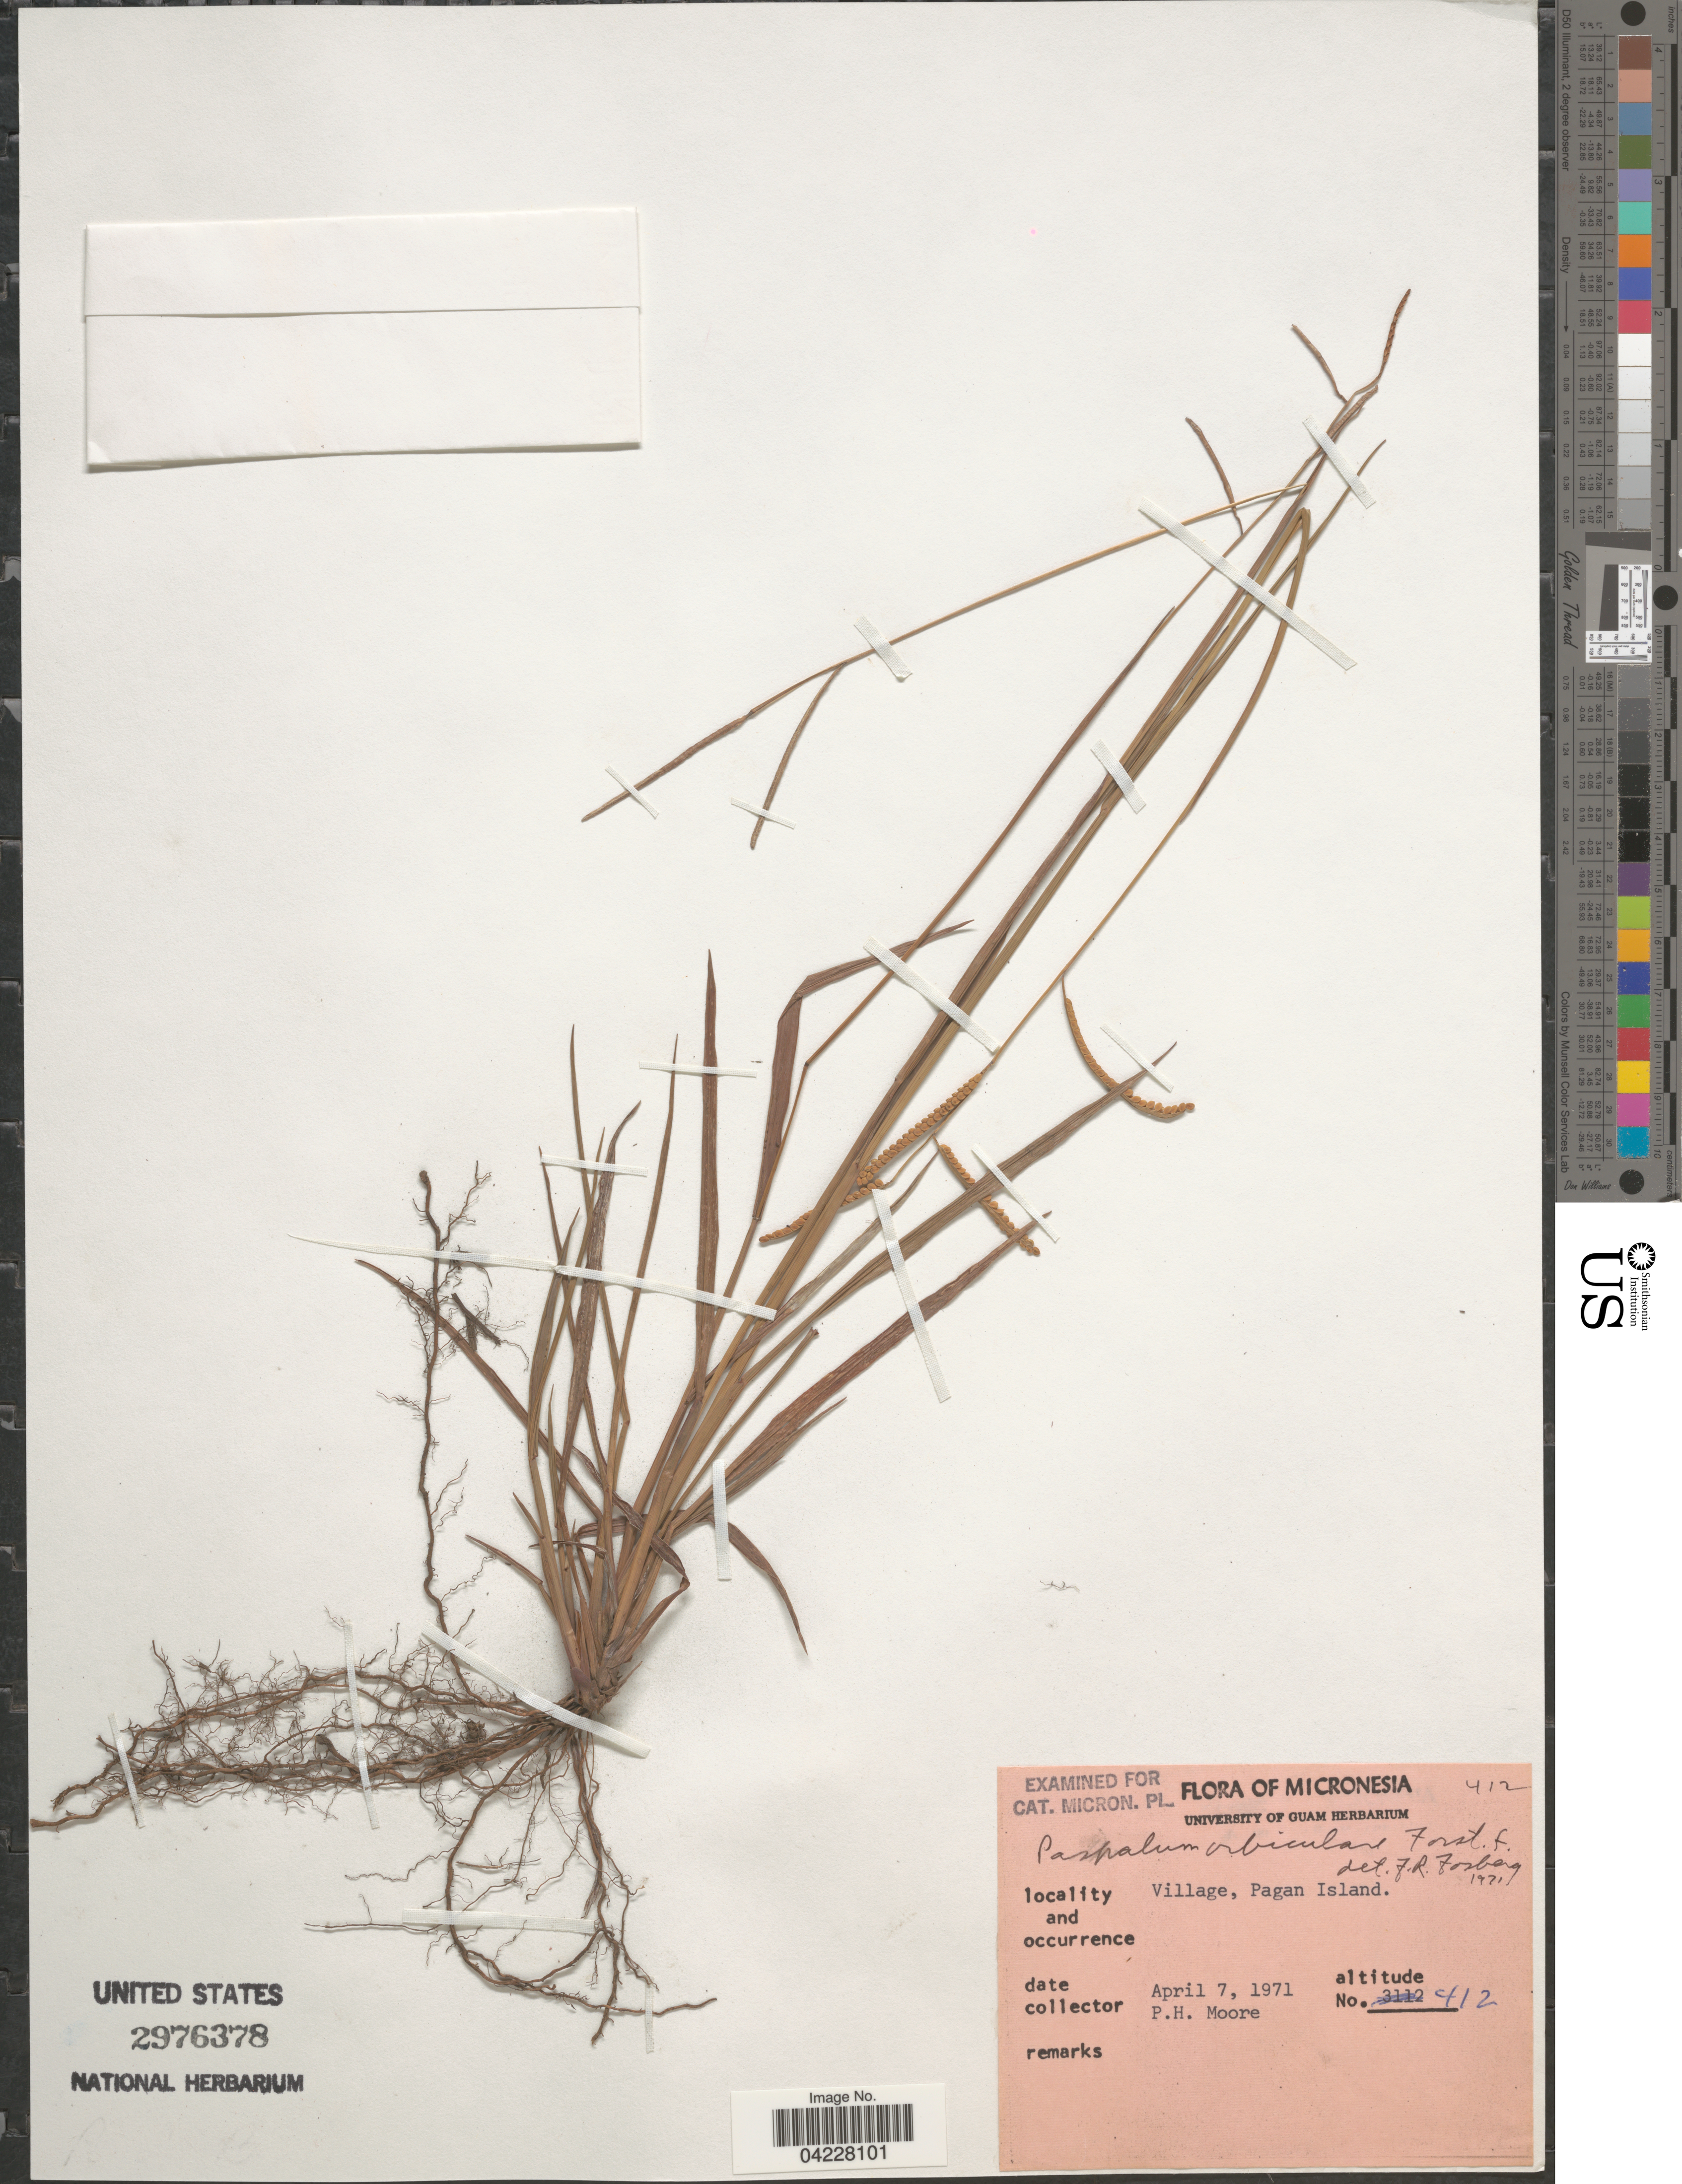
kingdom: Plantae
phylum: Tracheophyta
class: Liliopsida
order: Poales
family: Poaceae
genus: Paspalum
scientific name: Paspalum orbiculare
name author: G. Forst.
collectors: P. H. Moore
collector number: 412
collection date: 1971-04-07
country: Northern Mariana Islands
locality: Village, Pagan Island.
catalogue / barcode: US 2976378